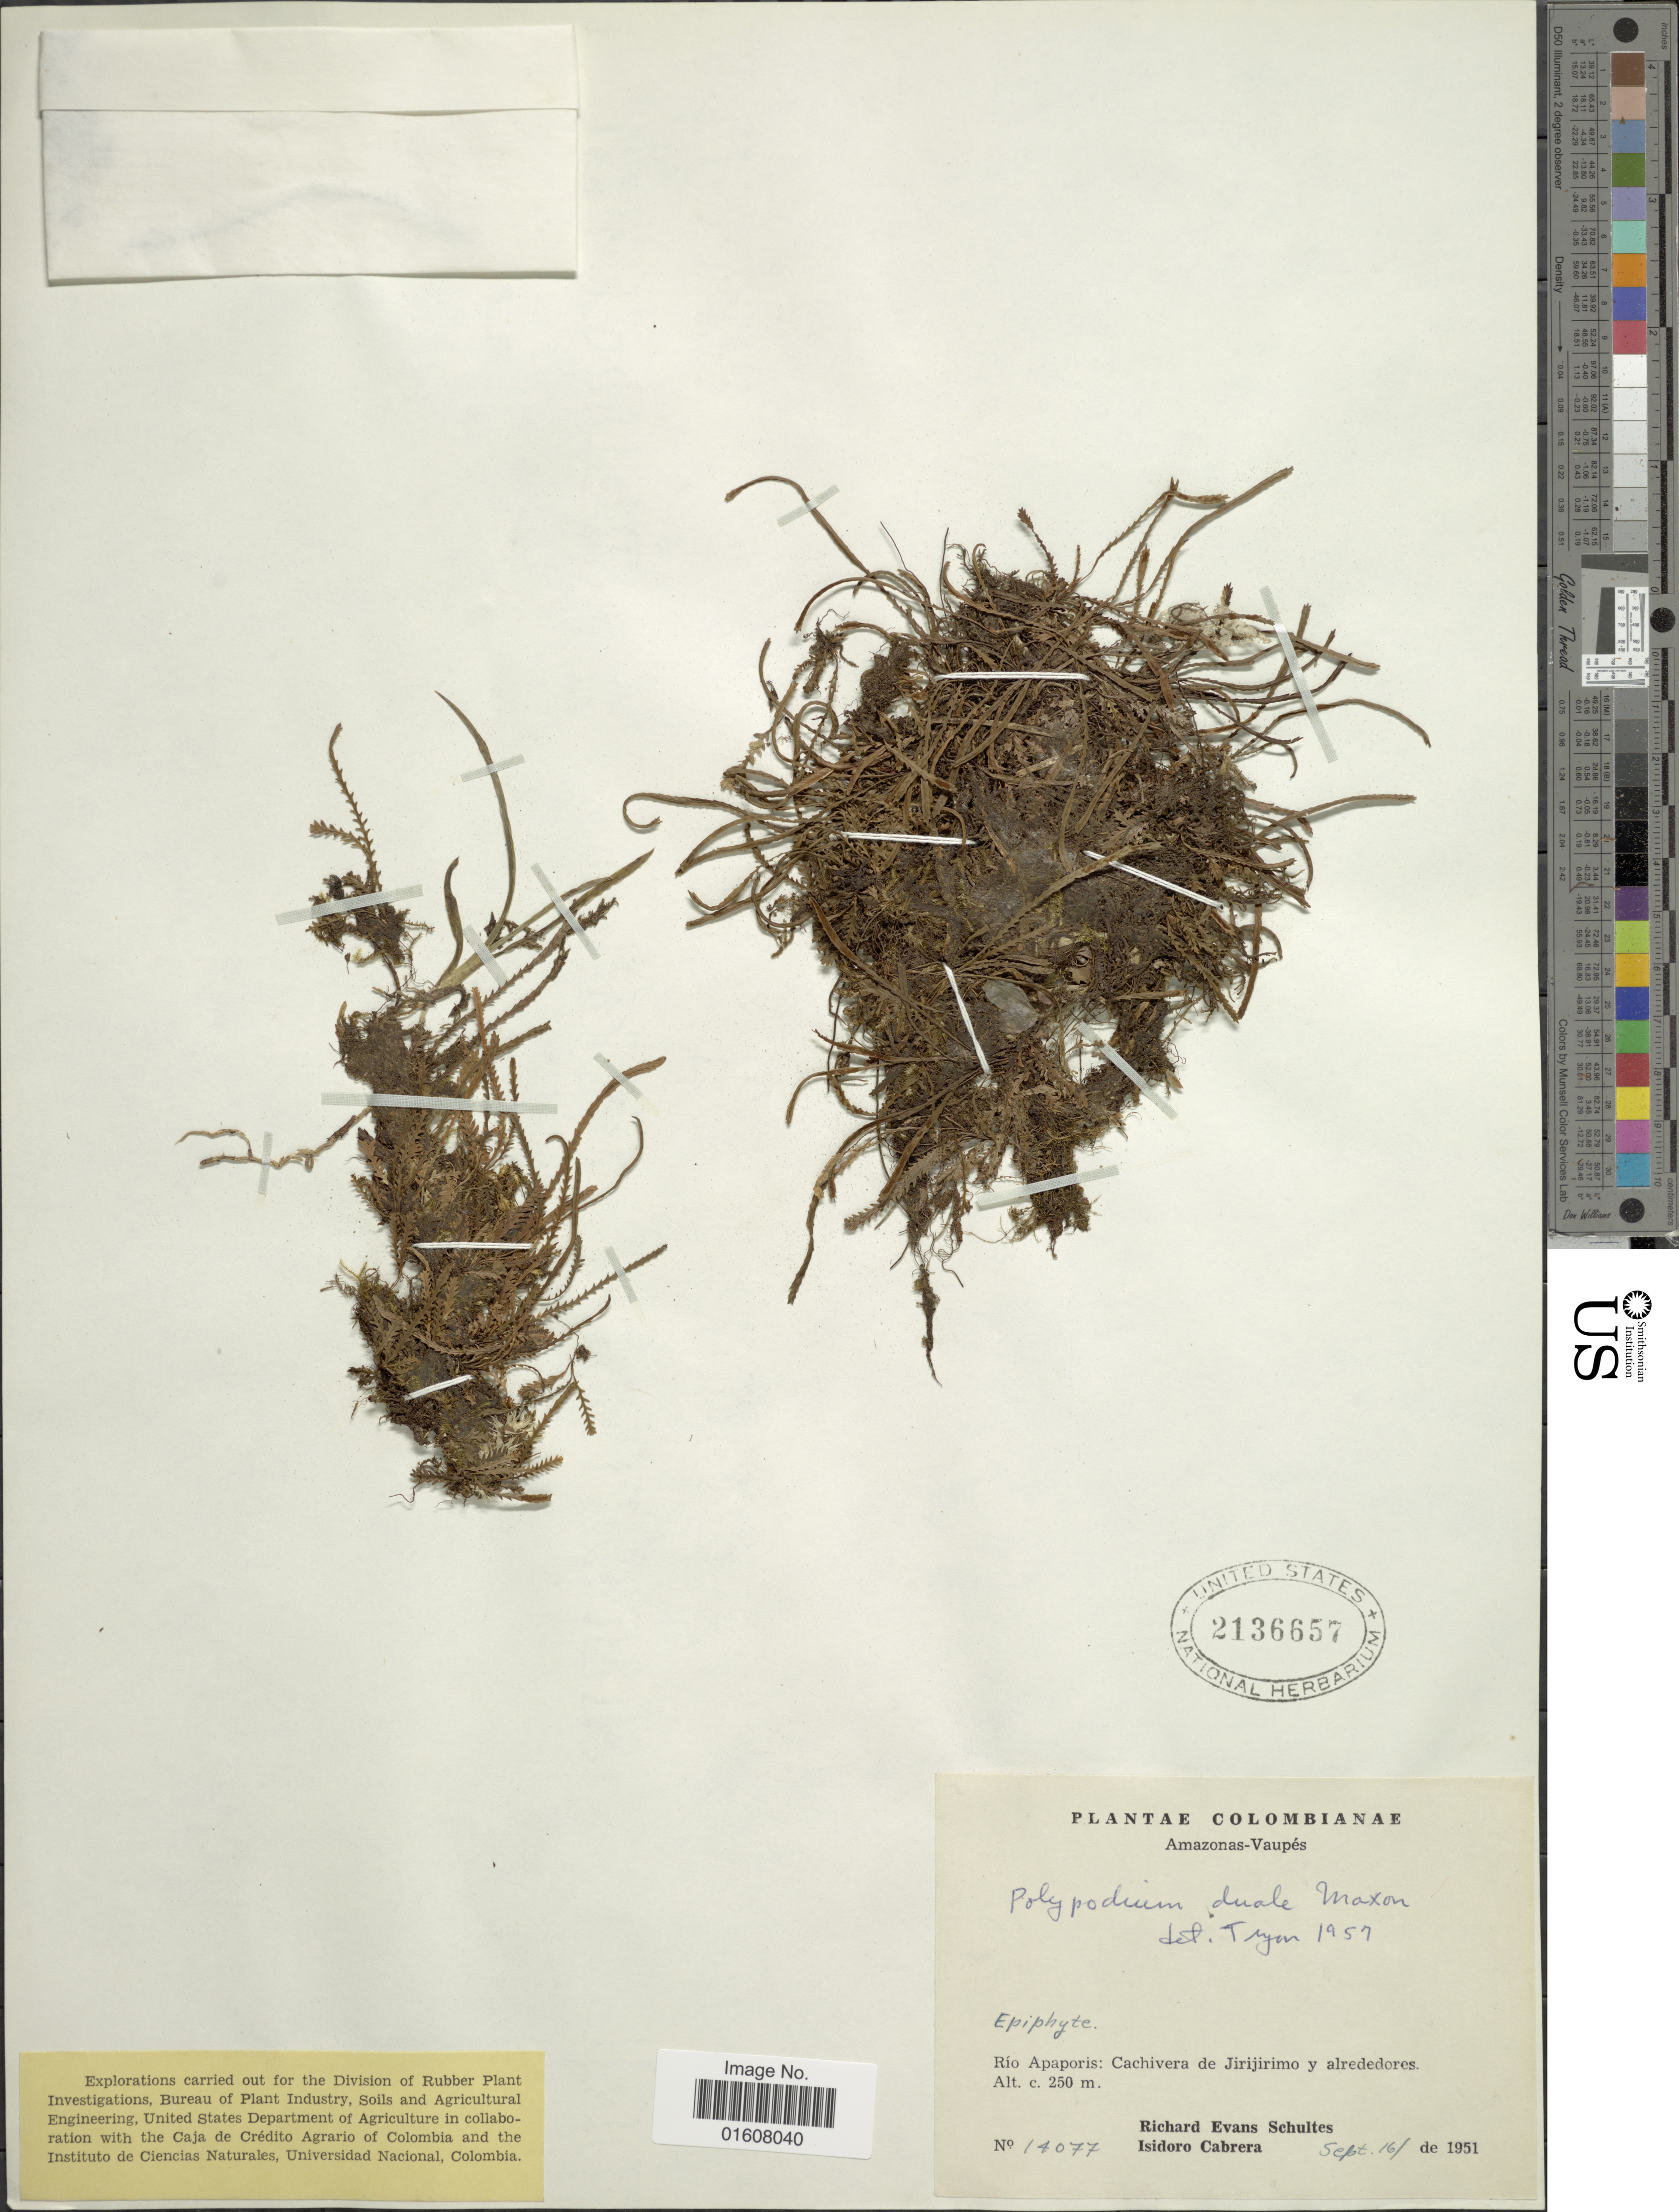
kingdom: Plantae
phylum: Tracheophyta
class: Polypodiopsida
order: Polypodiales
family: Polypodiaceae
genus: Cochlidium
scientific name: Cochlidium serrulatum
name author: (Sw.) L.E. Bishop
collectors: R. E. Schultes & I. Cabrera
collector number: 14077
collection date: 1951-09-16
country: Colombia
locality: Amazonas - Vaupés. Río Apaporis: Cachivera de Jirijirimo y alrededores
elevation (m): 250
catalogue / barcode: US 2136657